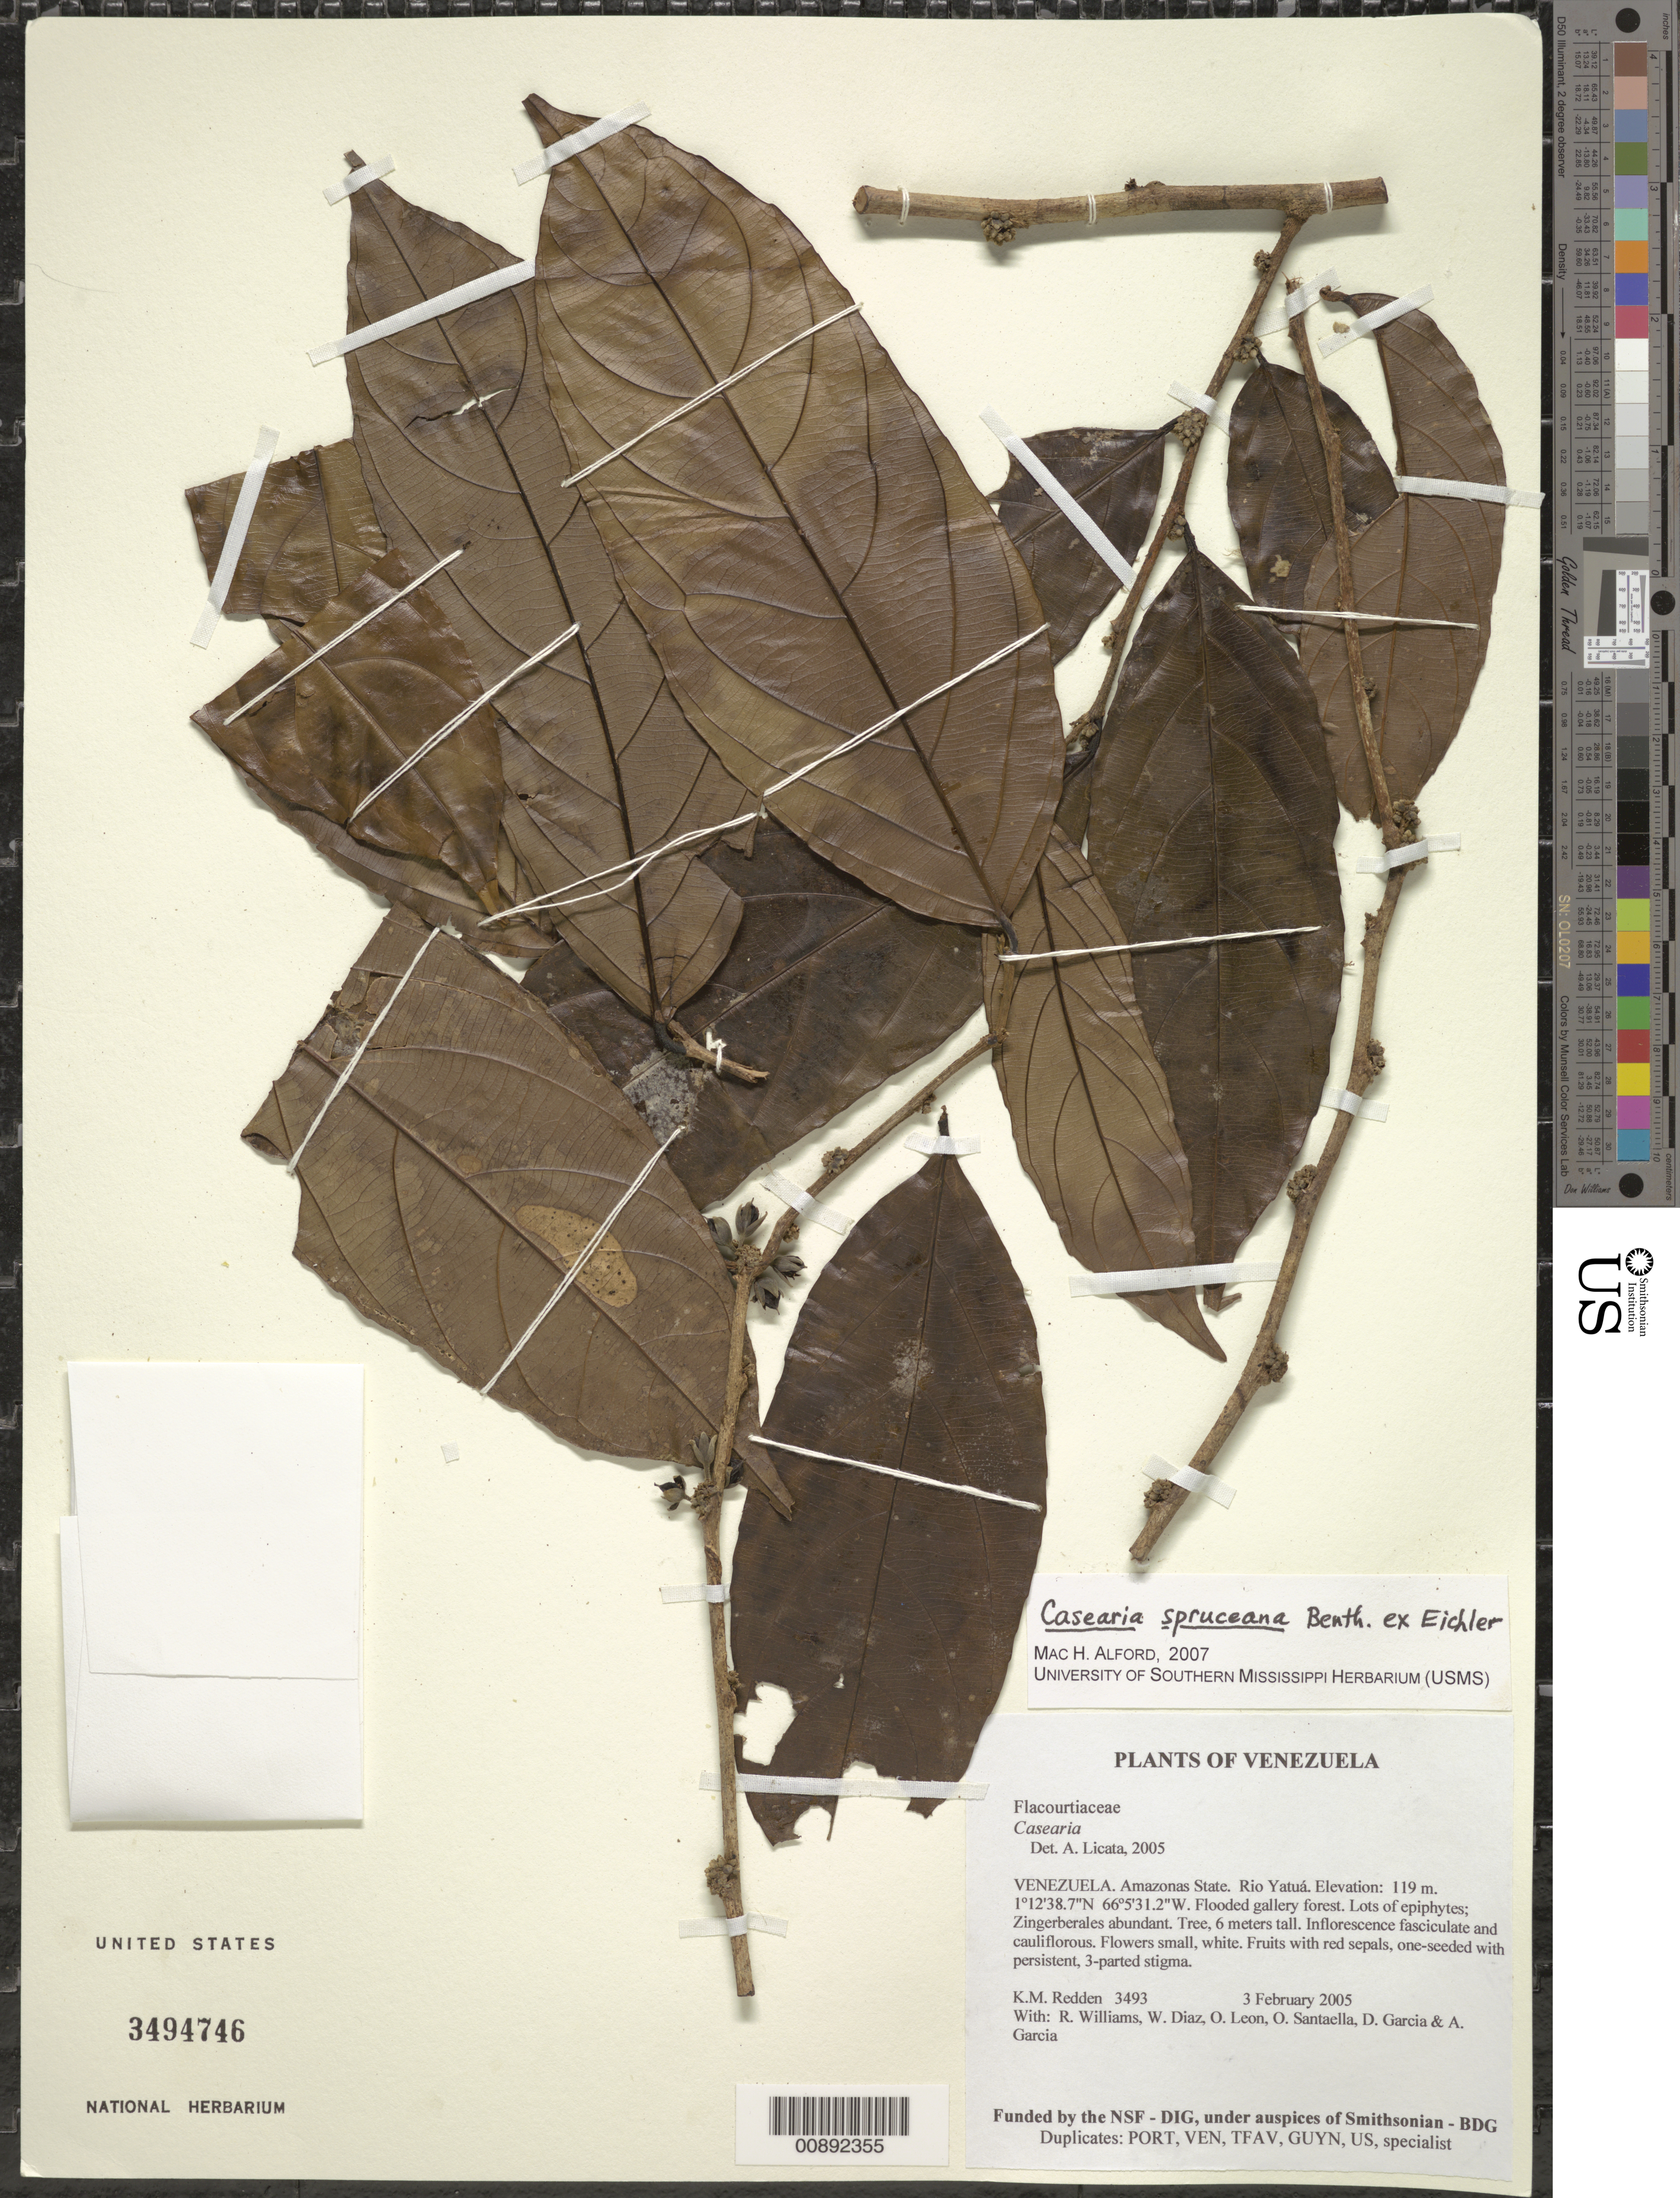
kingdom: Plantae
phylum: Tracheophyta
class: Magnoliopsida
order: Malpighiales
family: Salicaceae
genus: Piparea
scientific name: Piparea spruceana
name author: (Benth. ex Eichler) T. Samar. & M.H. Alford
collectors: K. M. Redden, R. Williams, W. Díaz P., O. León, O. Santaella, D. Garcia & A. Garcia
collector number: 3493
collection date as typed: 3 February 2005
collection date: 2005-02-03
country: Venezuela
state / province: Amazonas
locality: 15 - Rio Yatuá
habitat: Flooded gallery forest. Lots of epiphytes; Zingerberales abundant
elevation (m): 119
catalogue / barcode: US 3494746